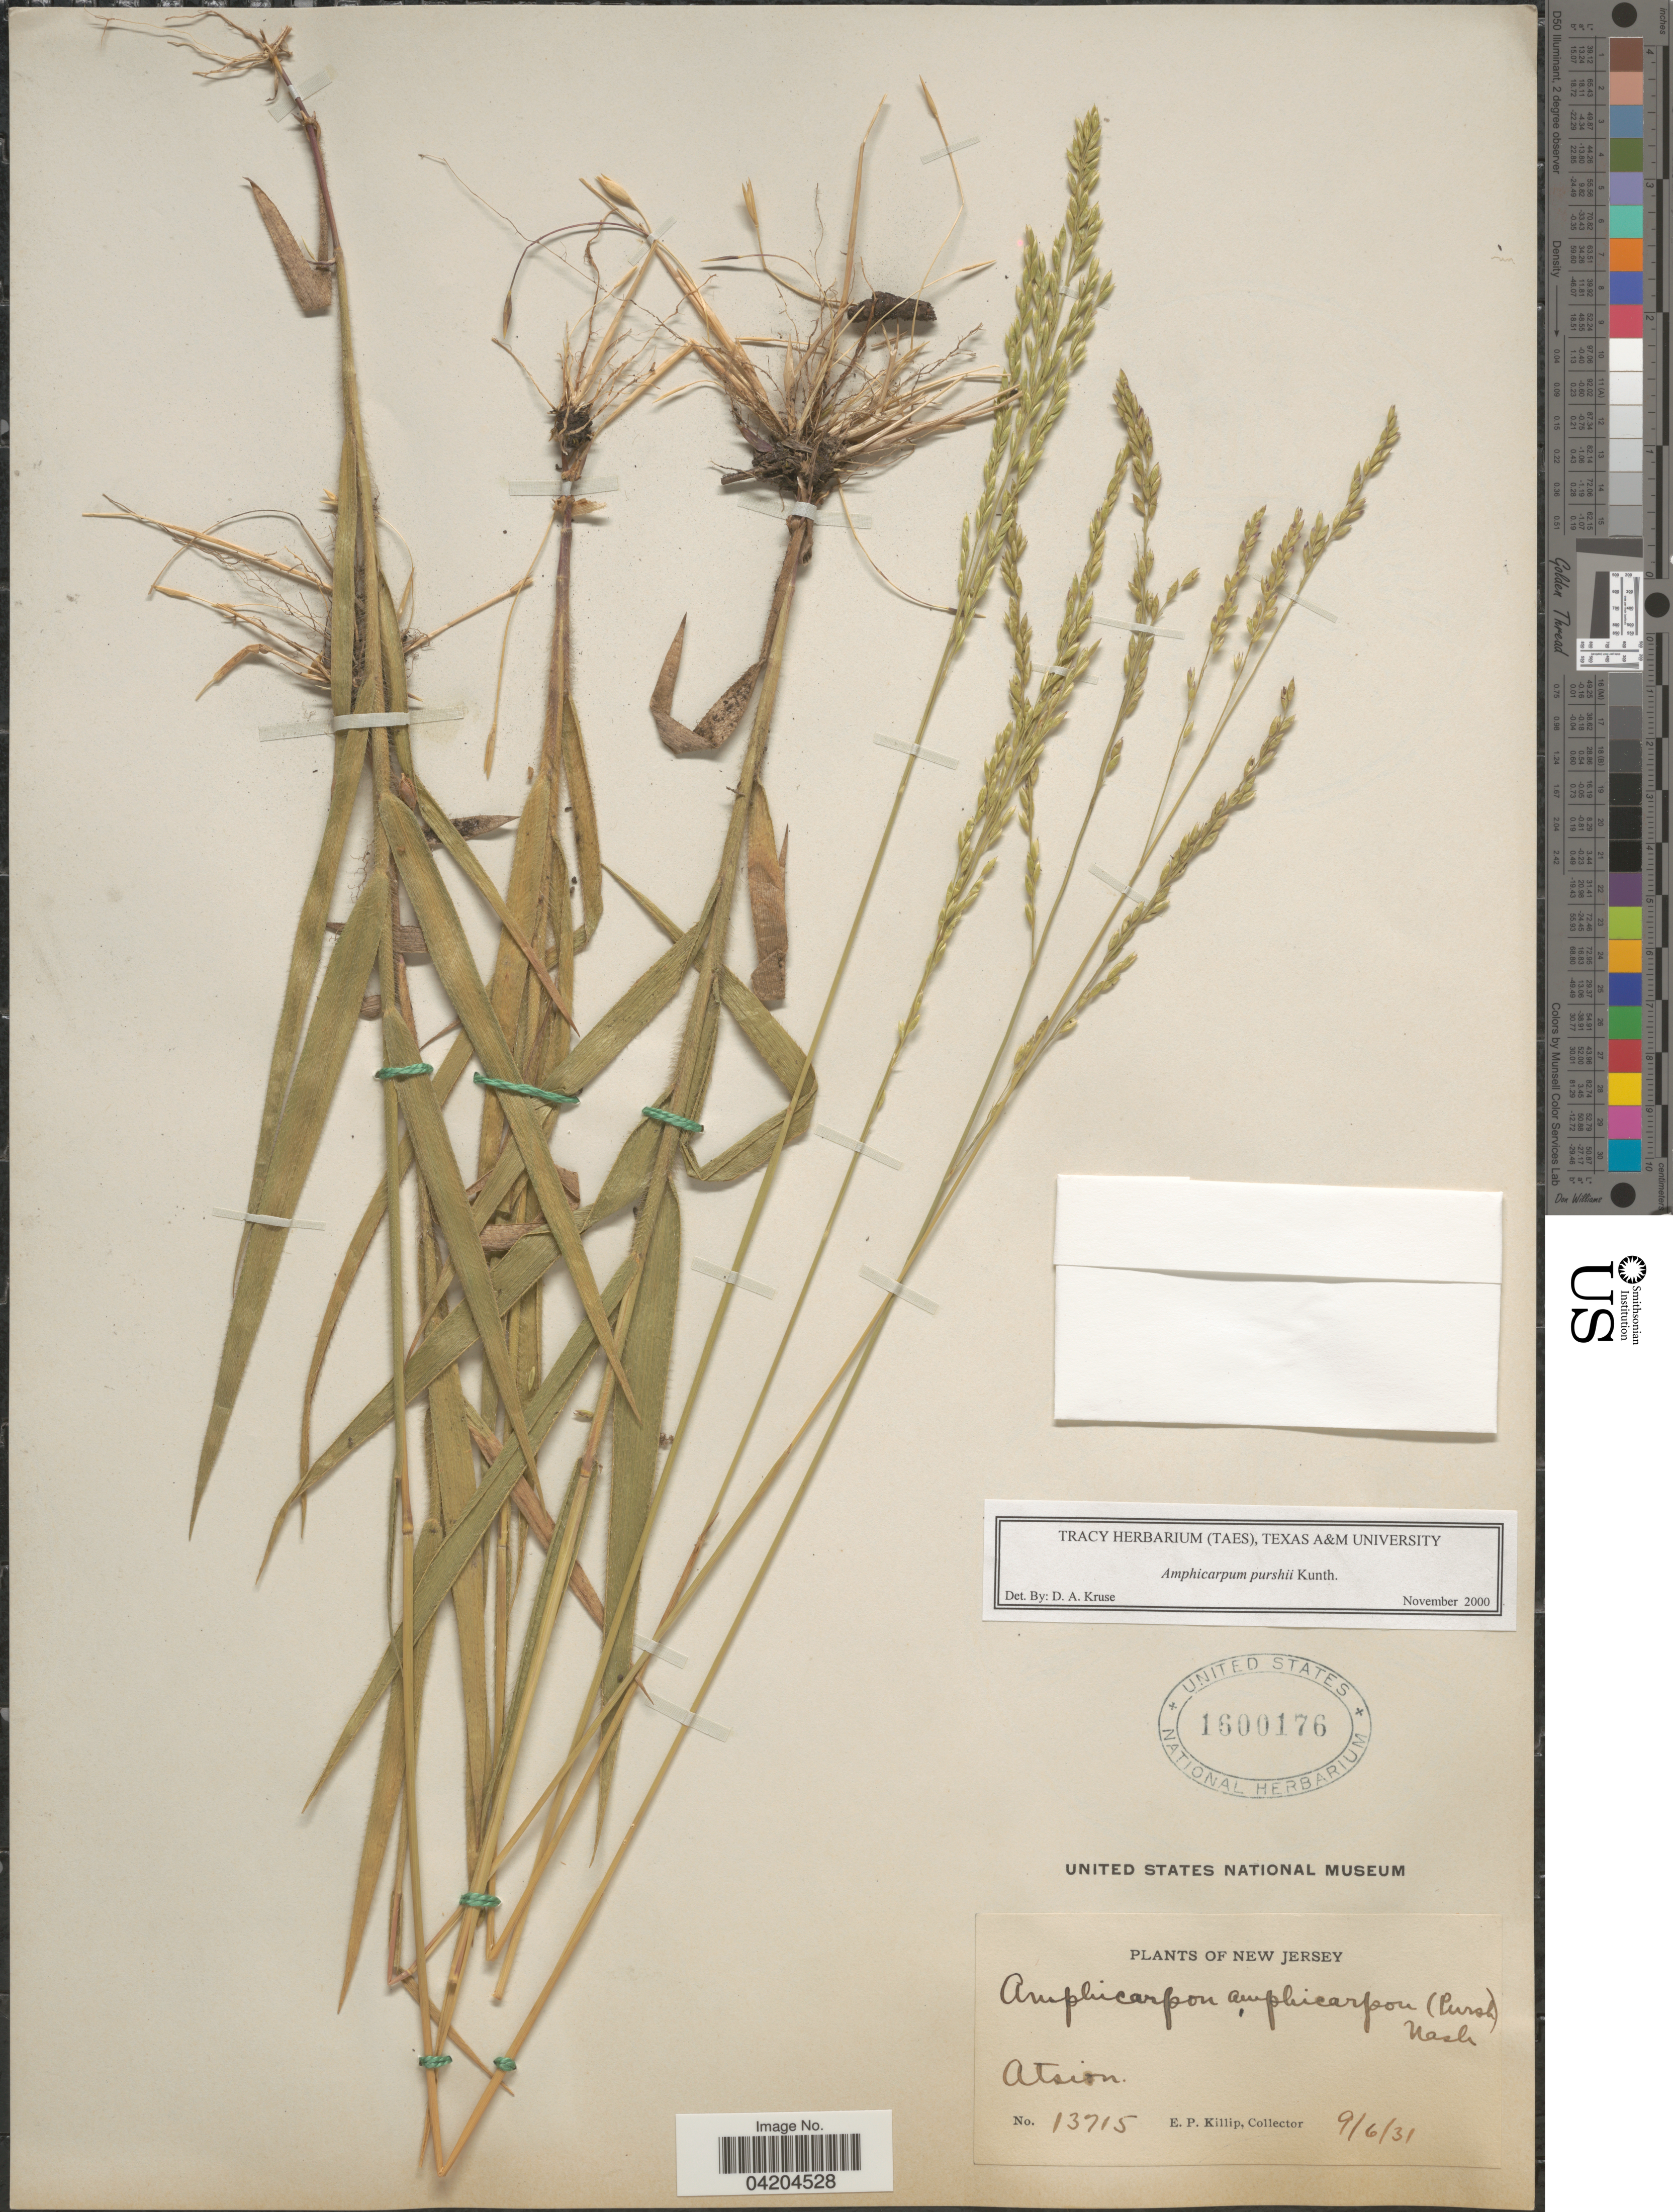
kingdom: Plantae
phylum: Tracheophyta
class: Liliopsida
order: Poales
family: Poaceae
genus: Amphicarpum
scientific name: Amphicarpum amphicarpon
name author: (Pursh) Nash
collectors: E. P. Killip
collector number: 13715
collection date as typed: Transcribed d/m/y: 6/9/31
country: United States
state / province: New Jersey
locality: Atsion.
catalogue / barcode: US 1600176